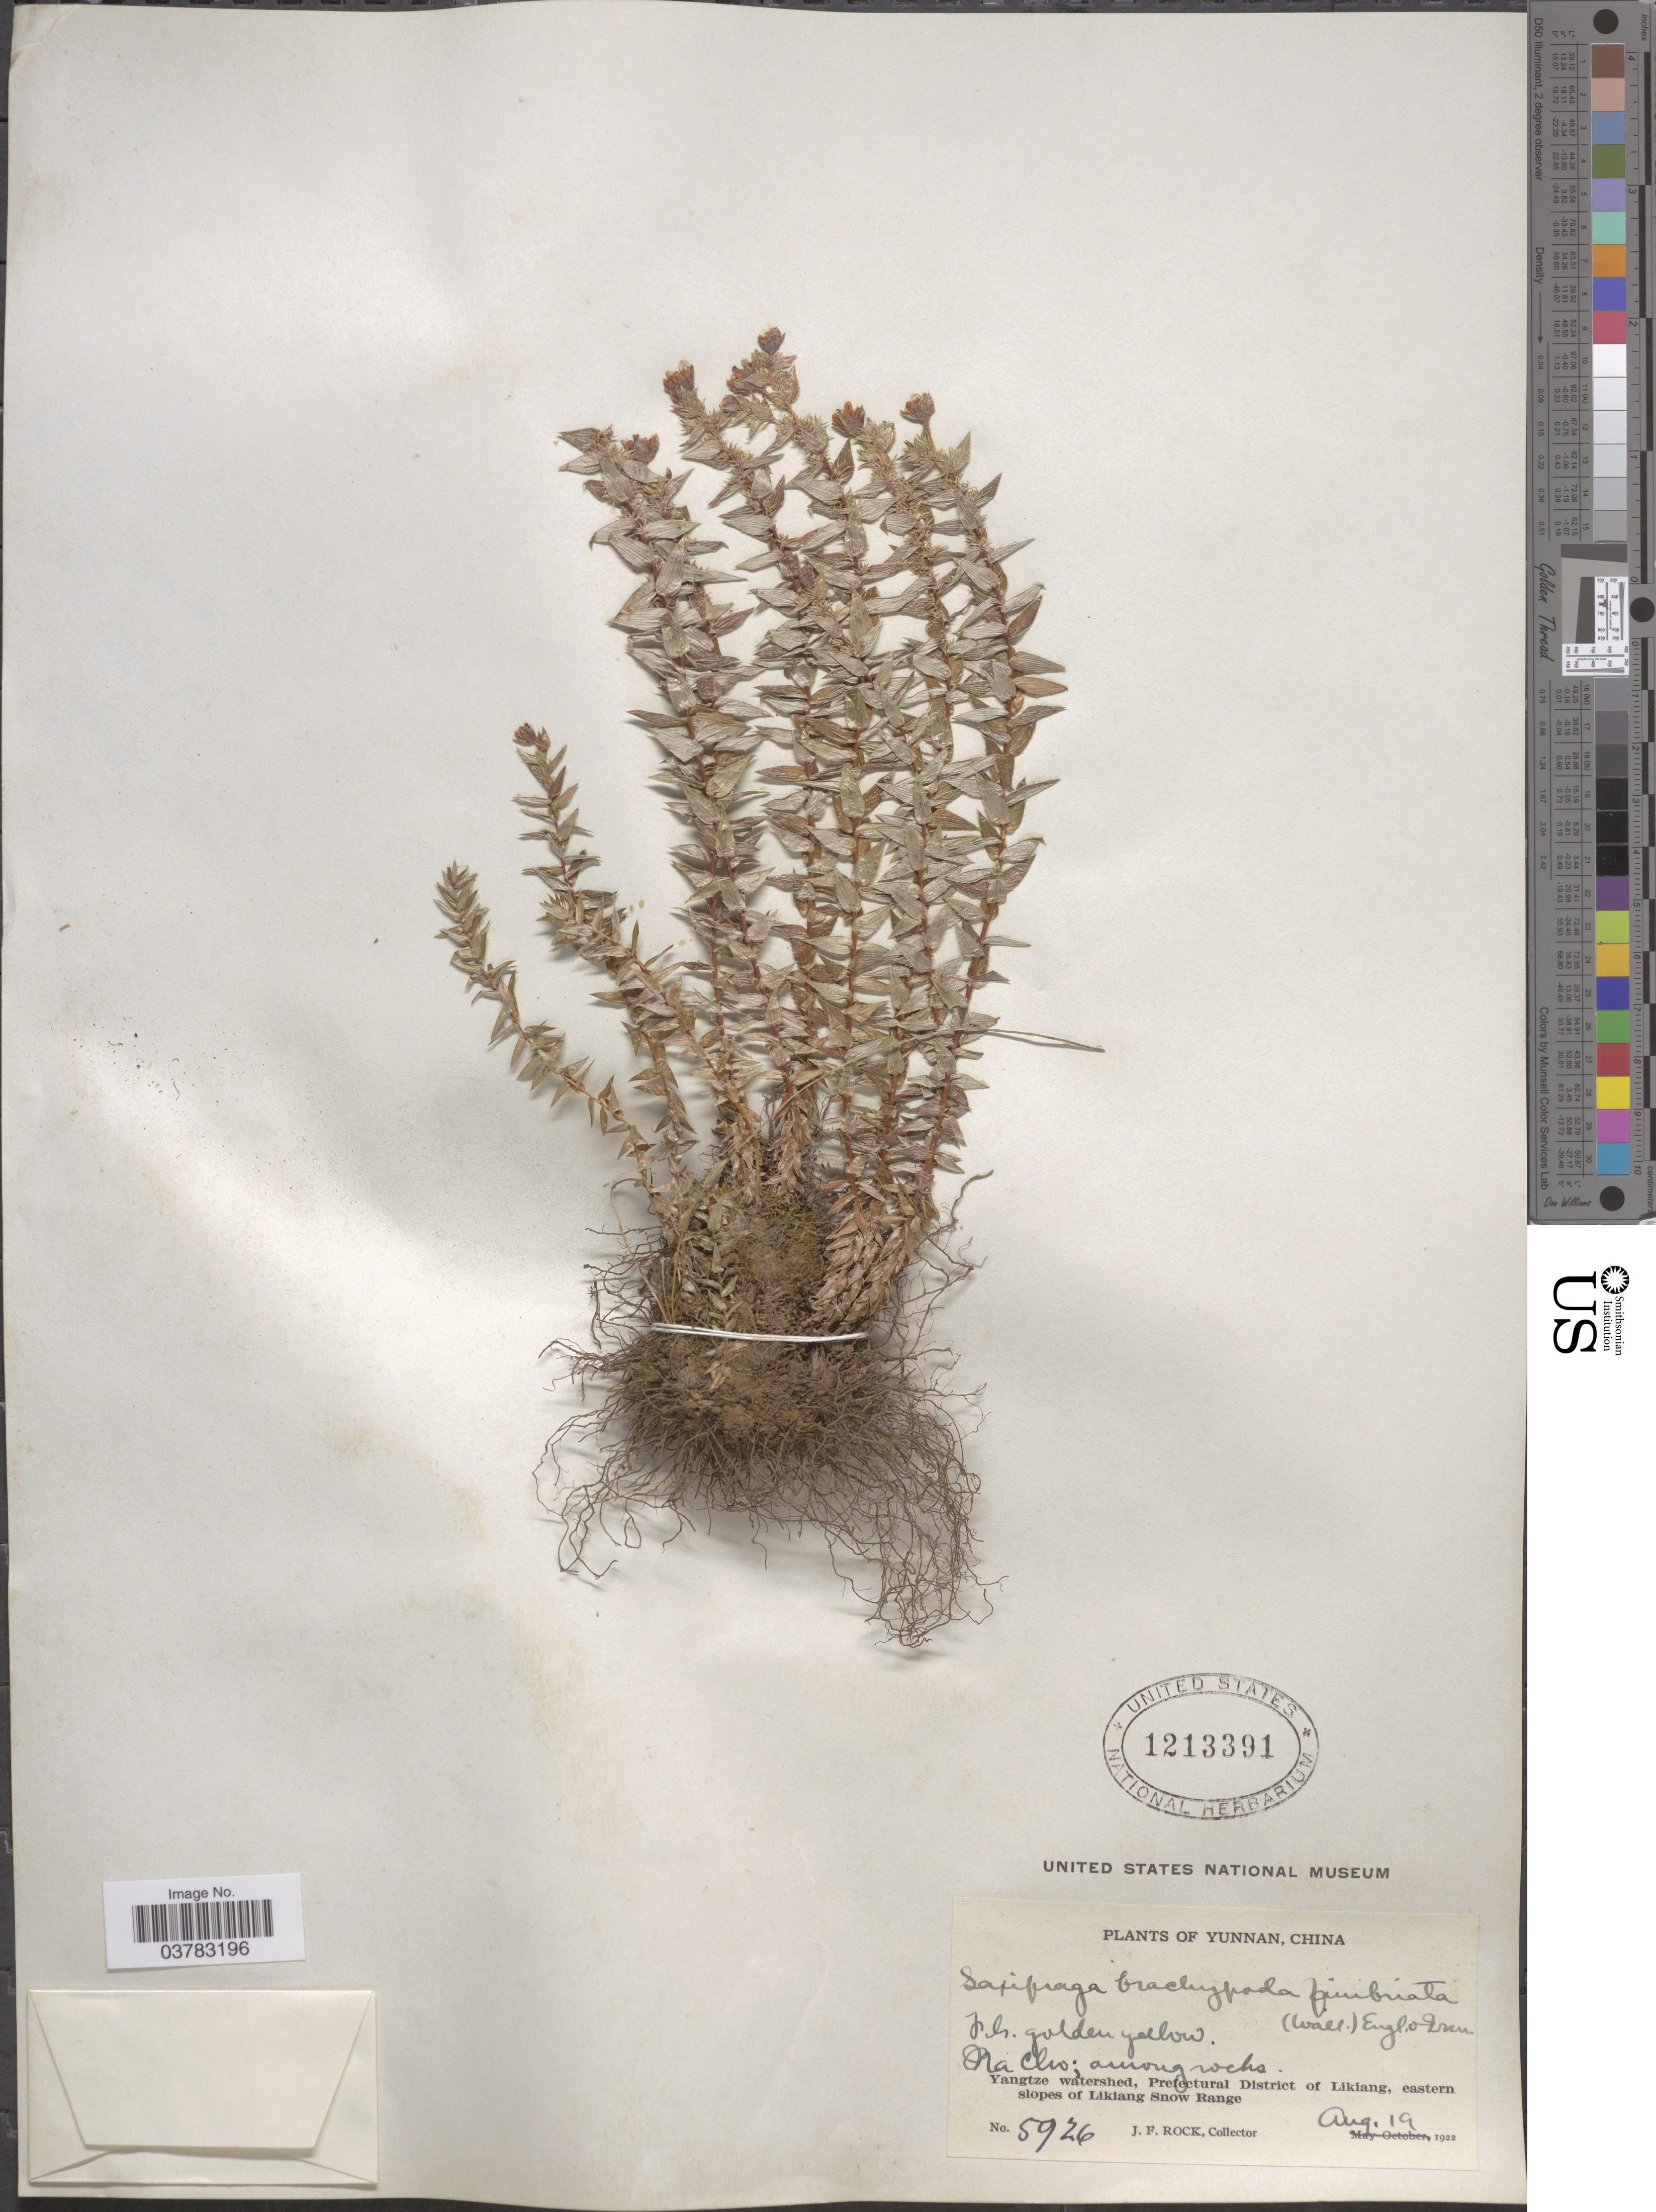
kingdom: Plantae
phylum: Tracheophyta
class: Magnoliopsida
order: Saxifragales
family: Saxifragaceae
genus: Saxifraga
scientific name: Saxifraga brachypoda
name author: D. Don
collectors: J. Rock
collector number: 5926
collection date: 1922-08-19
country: China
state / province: Yunnan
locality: Na Cho. Yangtze watershed, Prefectural District of Likiang, eastern slopes of Likiang Snow Range.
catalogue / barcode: US 1213391